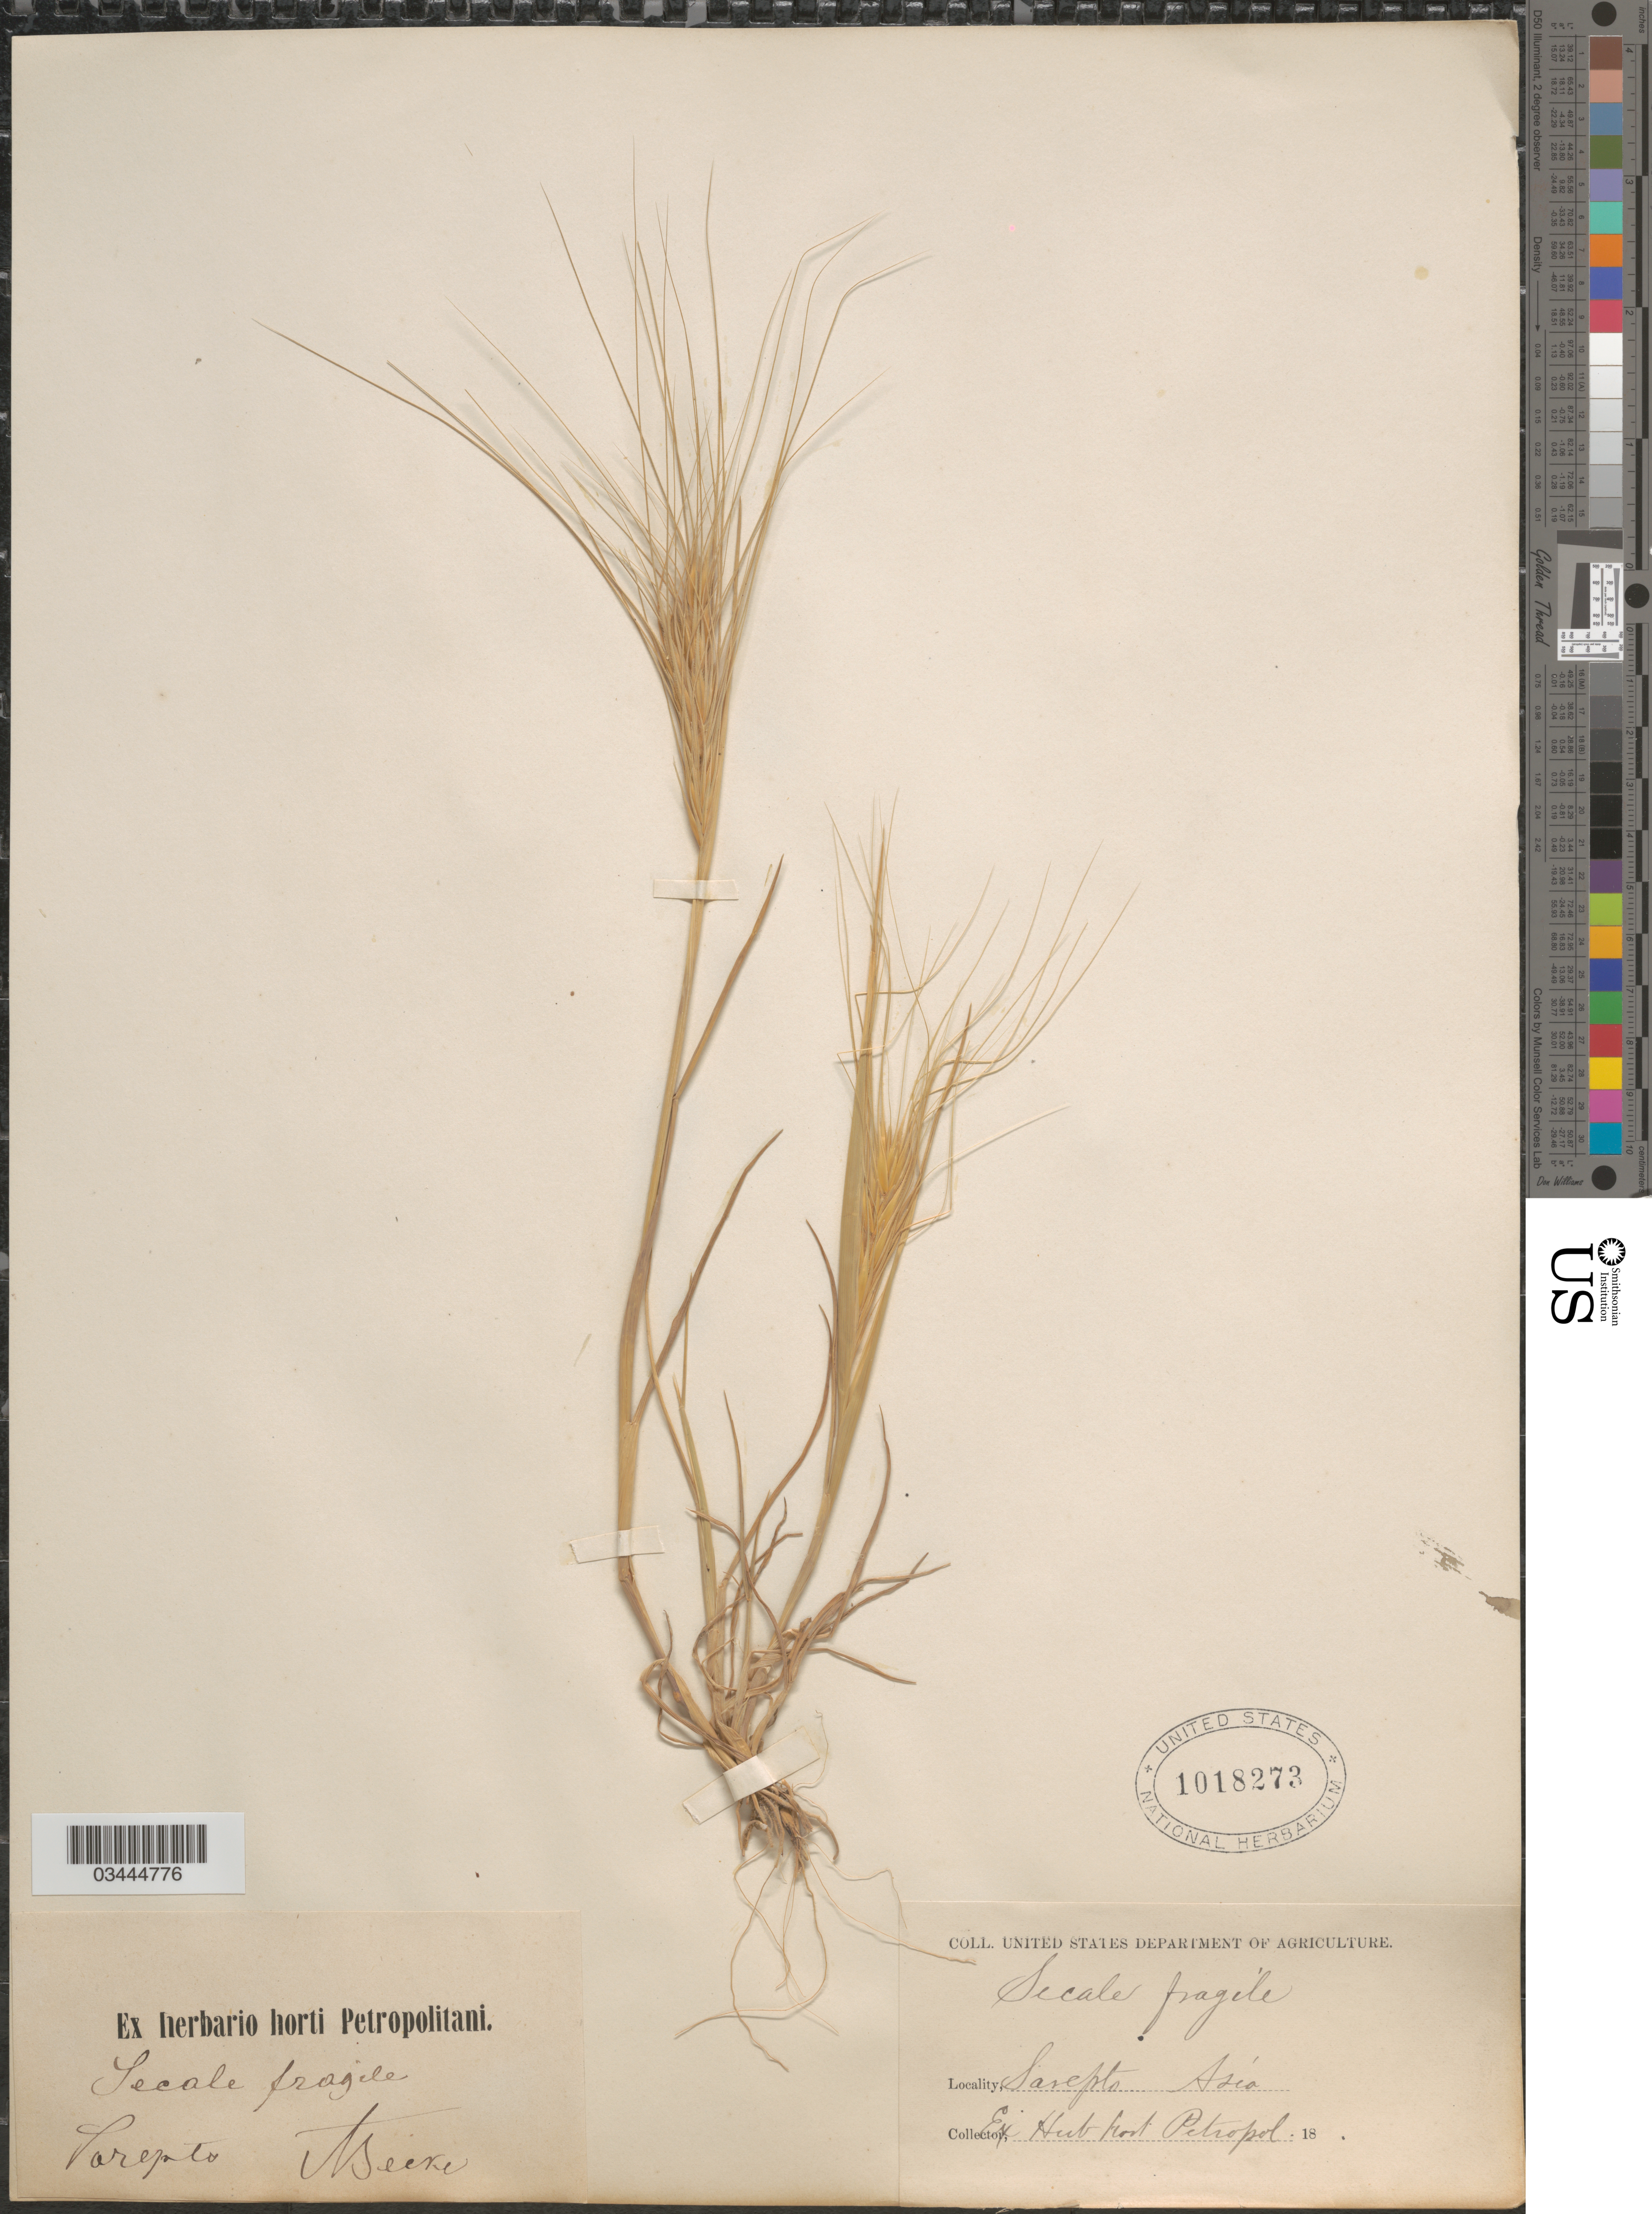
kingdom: Plantae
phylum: Tracheophyta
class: Liliopsida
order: Poales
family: Poaceae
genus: Secale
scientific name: Secale sylvestre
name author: Host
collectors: A. Becker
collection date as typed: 18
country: Russian Federation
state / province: Volgograd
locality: Sarepta. Asia.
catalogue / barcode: US 1018273